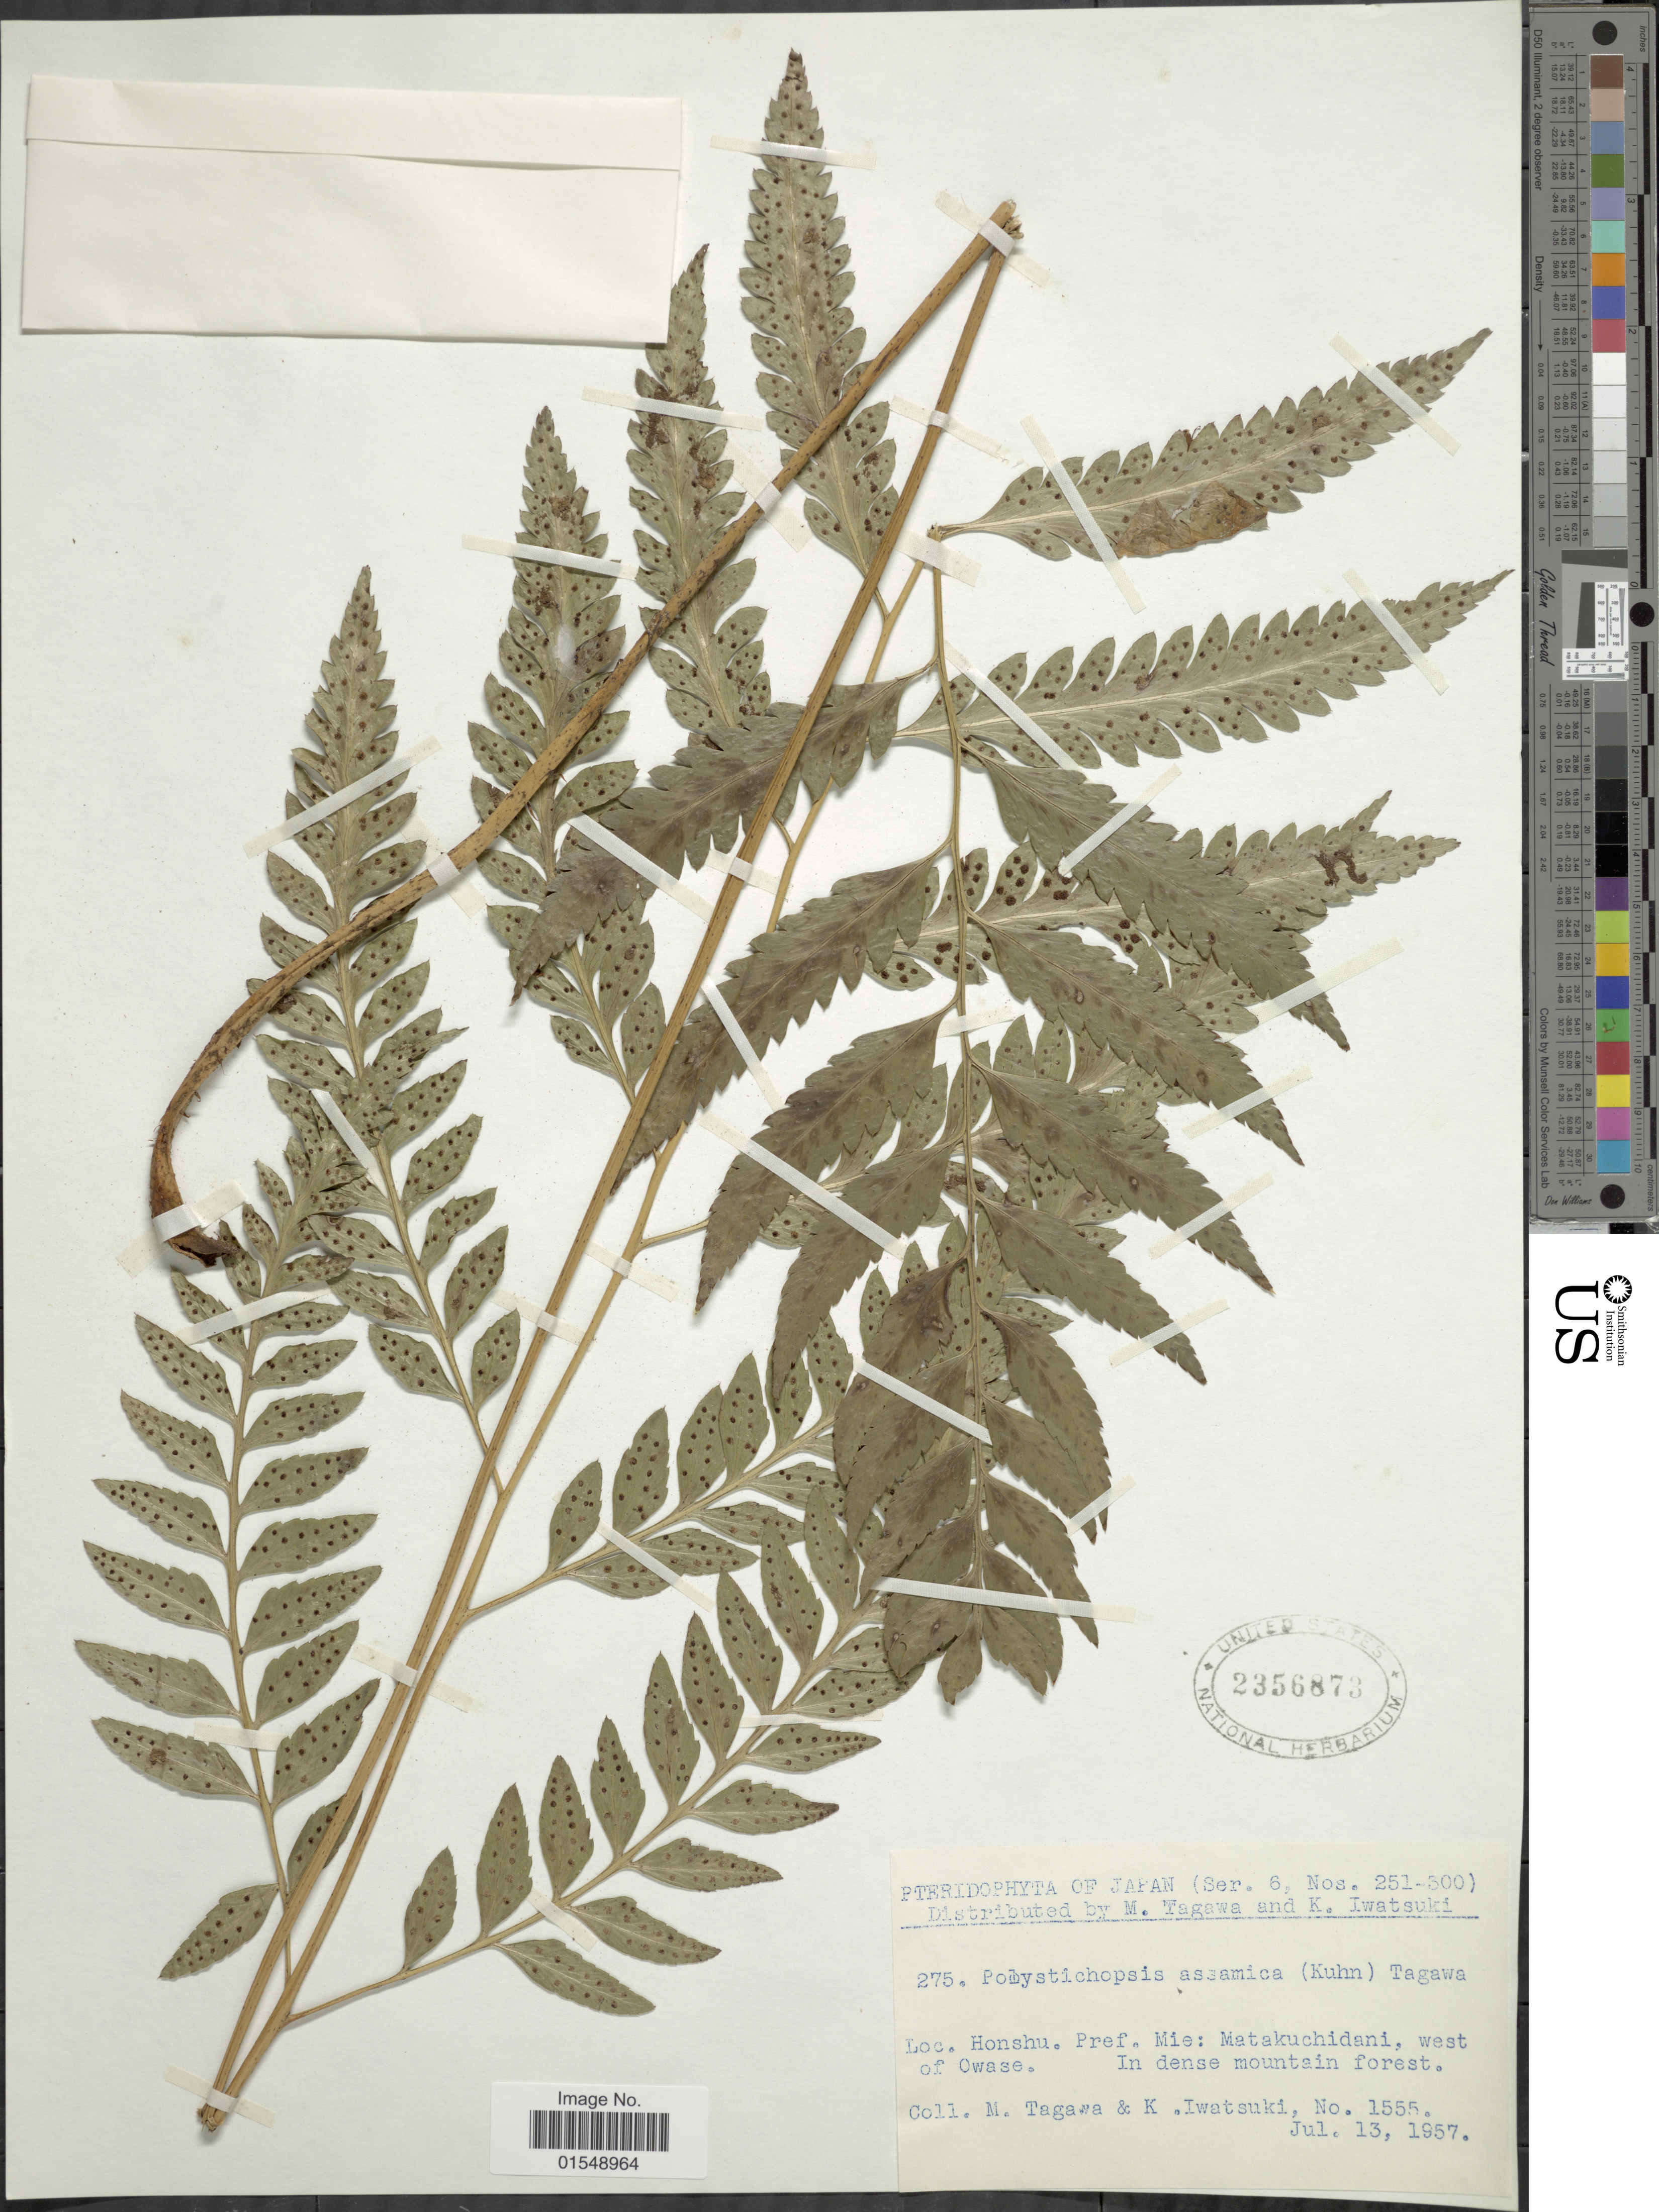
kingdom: Plantae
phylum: Tracheophyta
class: Polypodiopsida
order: Polypodiales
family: Dryopteridaceae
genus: Arachniodes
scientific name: Arachniodes assamica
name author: (Kuhn) Ohwi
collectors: M. Tagawa & K. Iwatsuki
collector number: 1555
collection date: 1957-07-13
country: Japan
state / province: Mie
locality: Honshu, Matakuchidani, west of Owase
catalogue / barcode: US 2356873